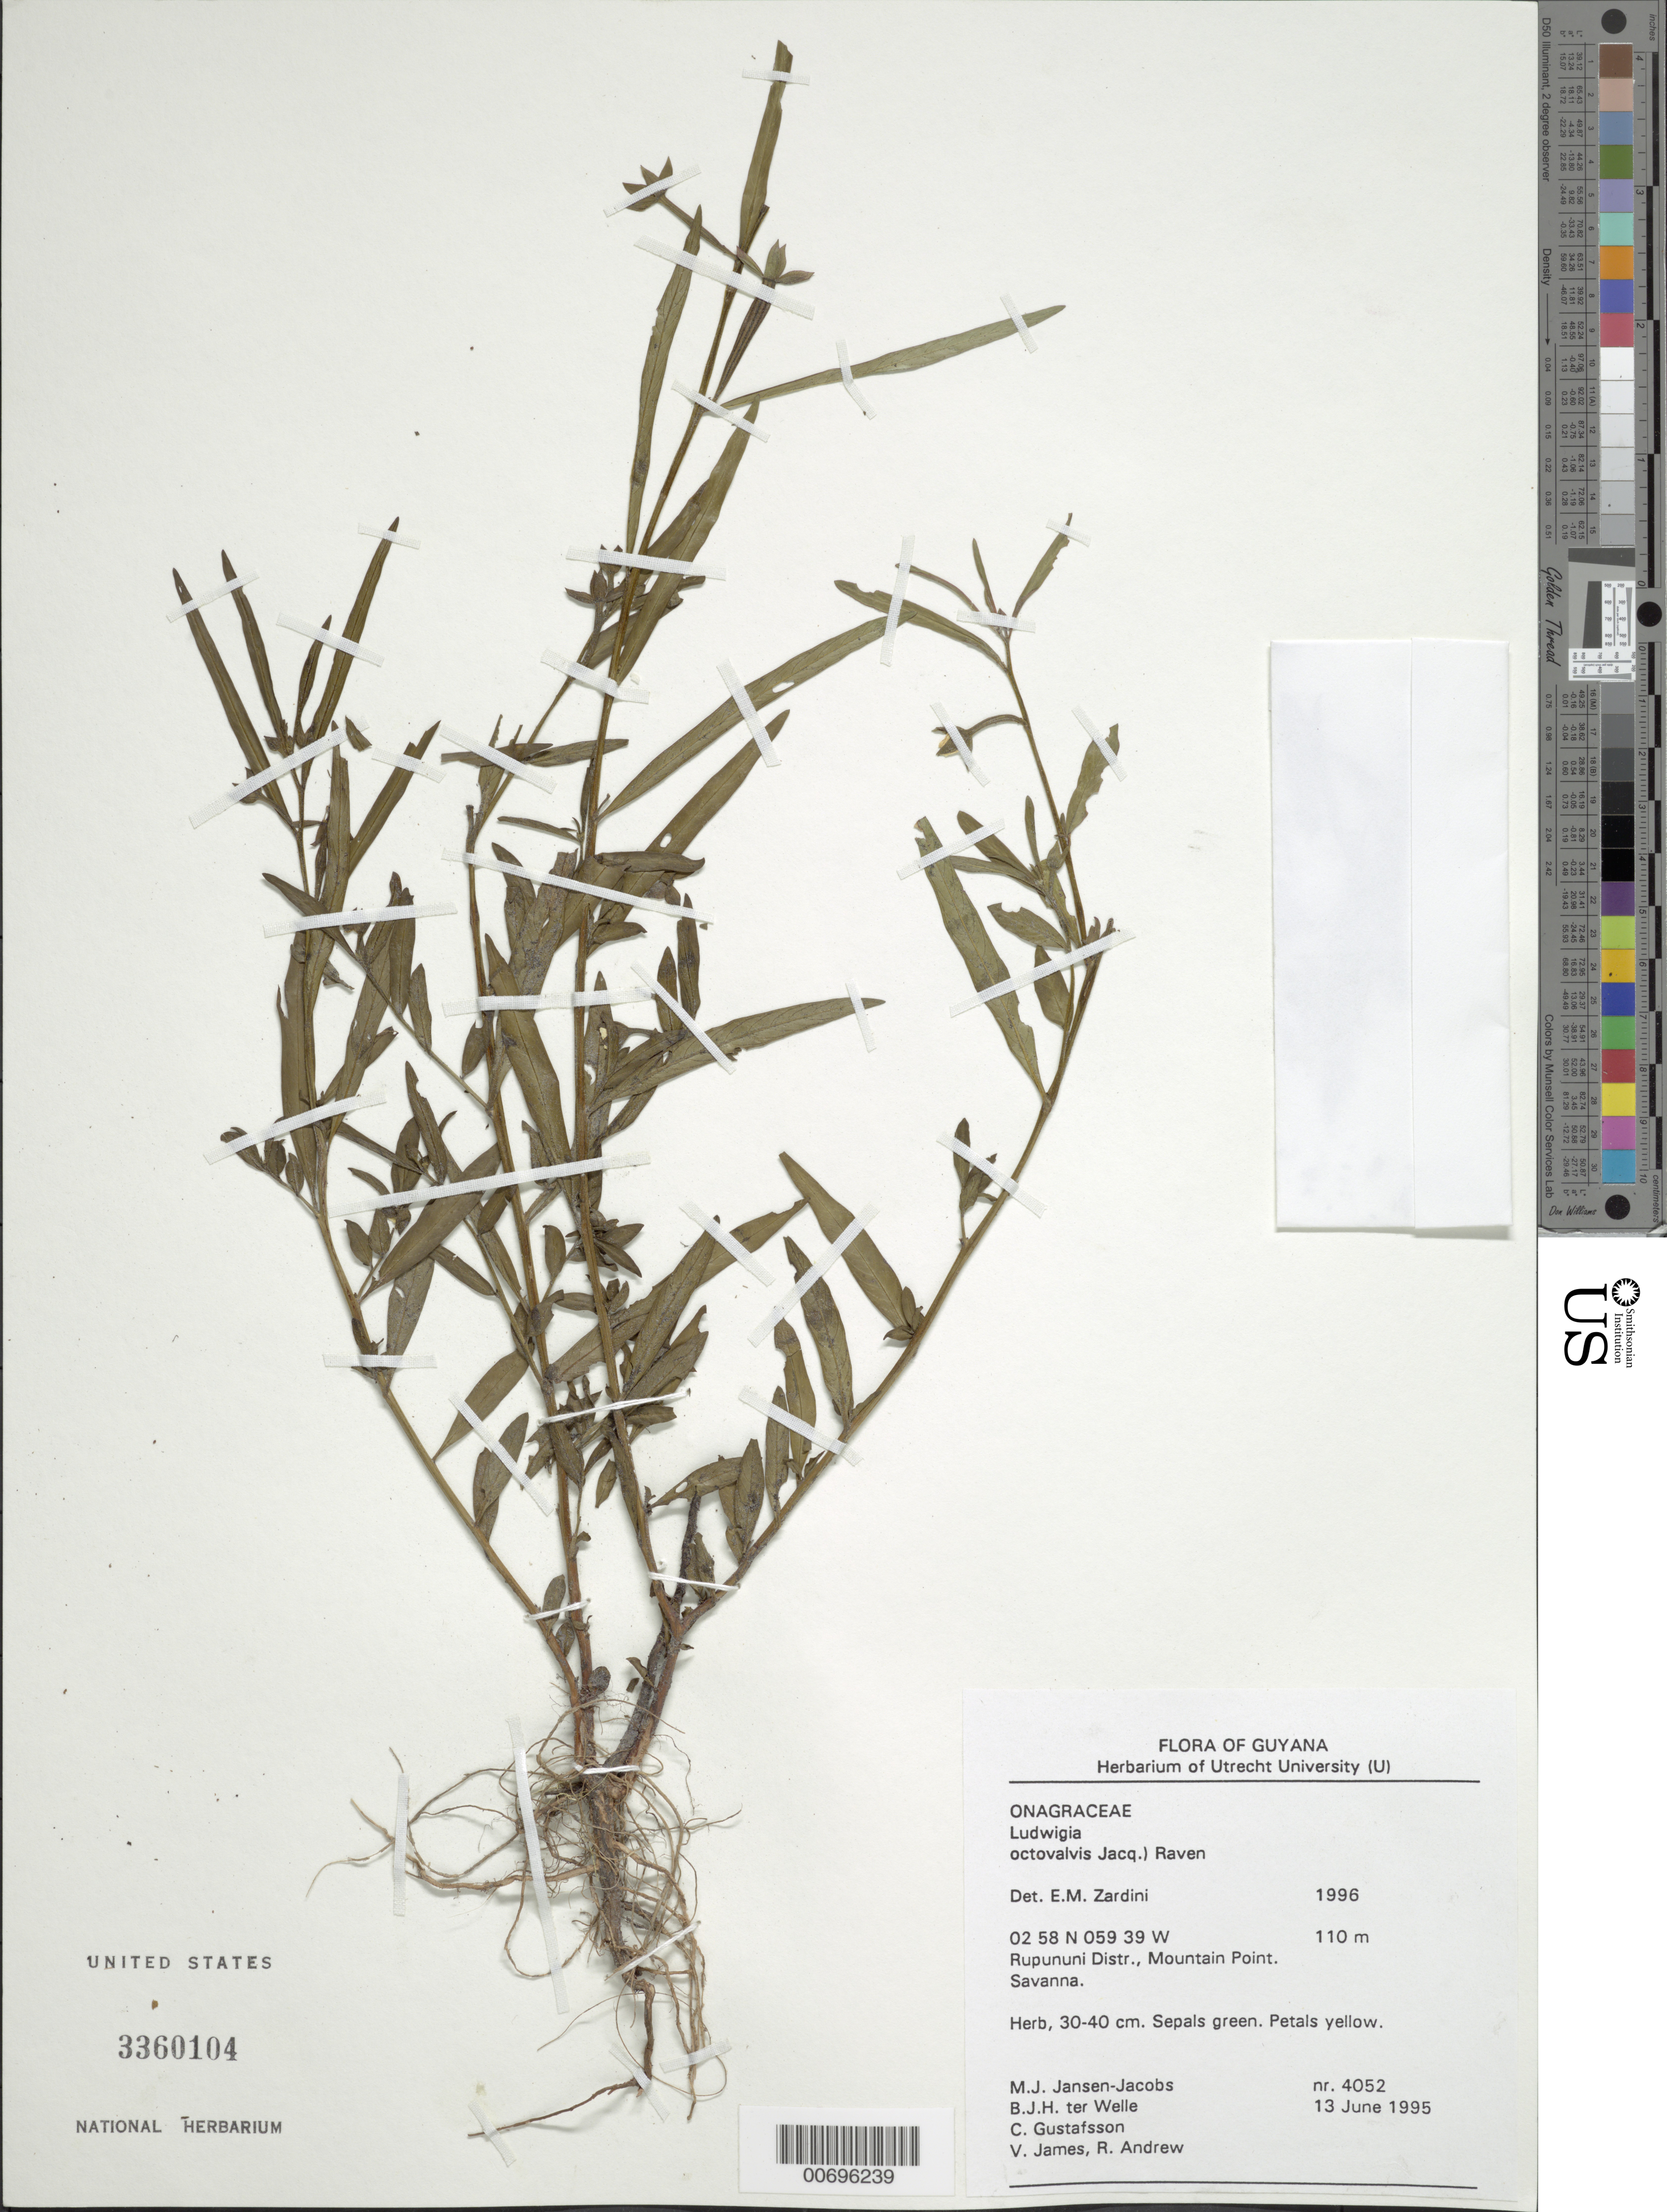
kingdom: Plantae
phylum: Tracheophyta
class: Magnoliopsida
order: Myrtales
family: Onagraceae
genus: Ludwigia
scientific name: Ludwigia octovalvis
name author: (Jacq.) P.H. Raven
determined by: Zardini, E. M.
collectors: M. J. Jansen-Jacobs, B. Welle, C. G. Gustafsson, V. James & R. Andrew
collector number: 4152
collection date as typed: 13-Jun-95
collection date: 1995-06-13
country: Guyana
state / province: U. Takutu-U. Essequibo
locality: Mount Shiriri, NE slope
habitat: Savanna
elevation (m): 110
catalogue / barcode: US 3360104